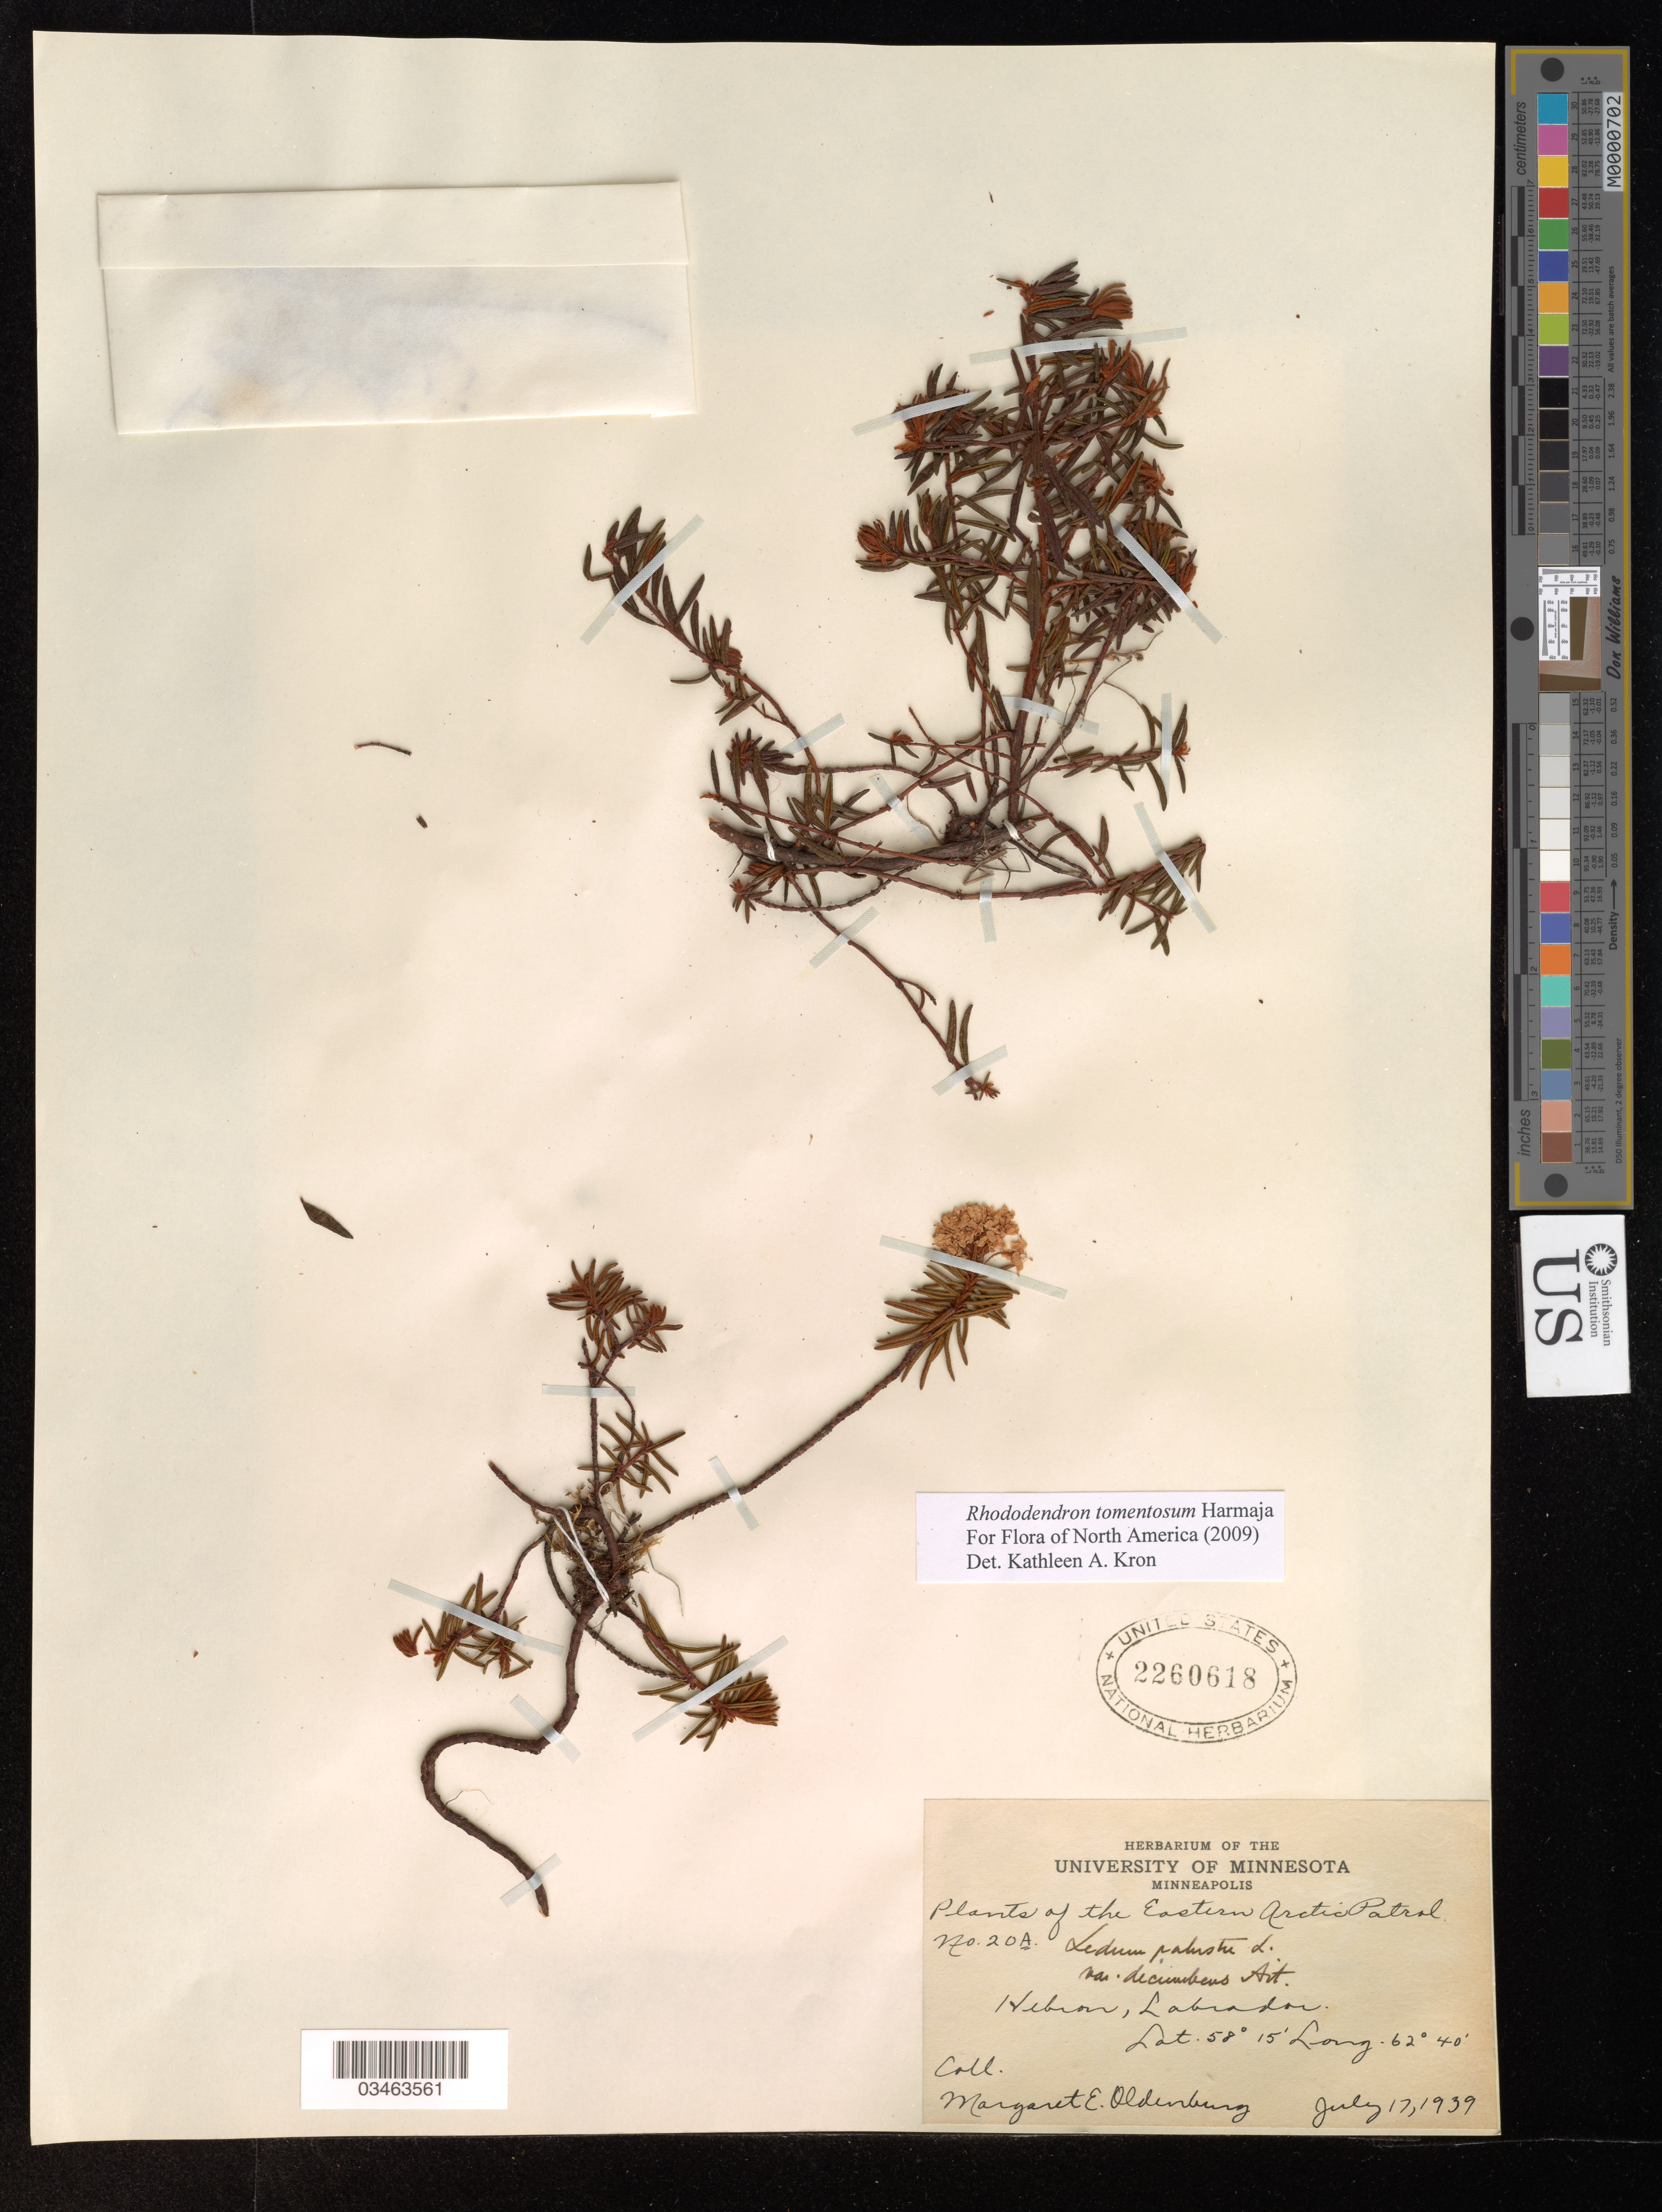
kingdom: Plantae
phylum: Tracheophyta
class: Magnoliopsida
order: Ericales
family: Ericaceae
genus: Rhododendron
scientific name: Rhododendron tomentosum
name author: Harmaja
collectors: M. Oldenburg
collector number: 20A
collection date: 1939-07-17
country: Canada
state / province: Newfoundland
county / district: Labrador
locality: The Eastern Arctic Patrol*. Hebron, Labrador.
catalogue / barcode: US 2260618